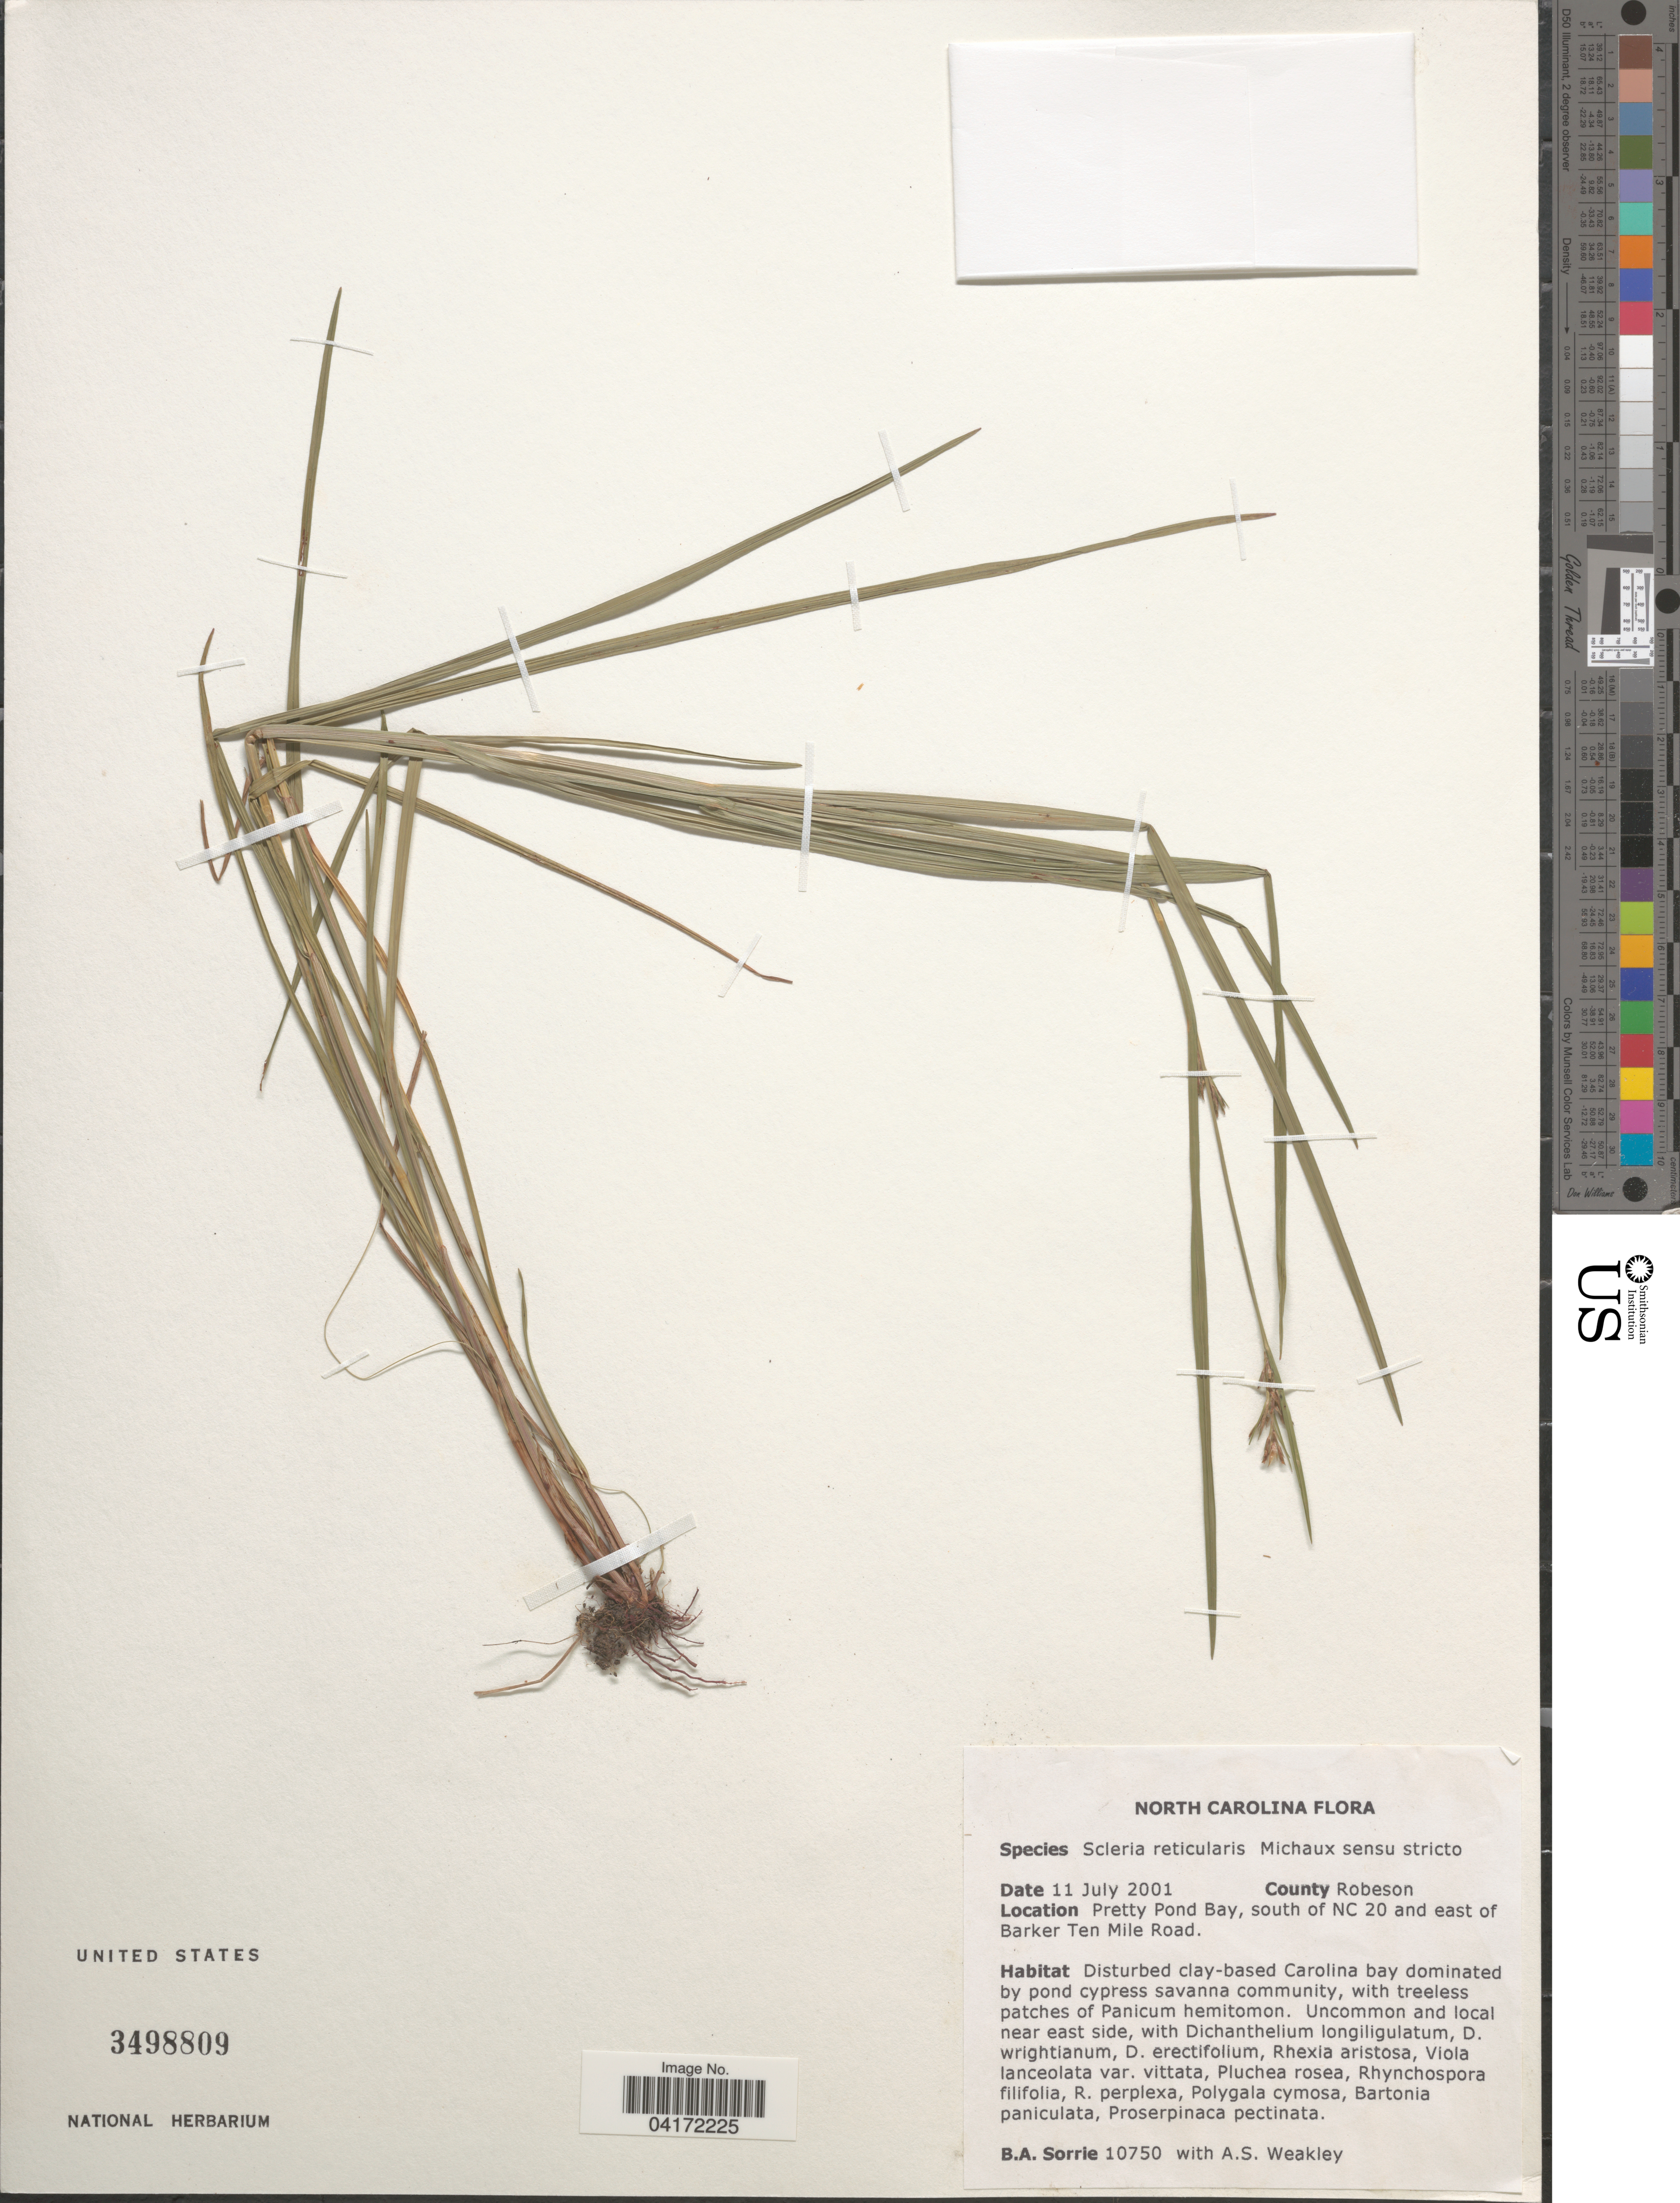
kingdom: Plantae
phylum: Tracheophyta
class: Liliopsida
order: Poales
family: Cyperaceae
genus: Scleria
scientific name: Scleria reticularis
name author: Michx.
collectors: B. Sorrie & A. S. Weakley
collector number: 10750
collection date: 2001-07-11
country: United States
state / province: North Carolina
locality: County Robeson. Pretty Pond Bay, south of NC 20 and east of Barker Ten Mile Road.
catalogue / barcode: US 3498809